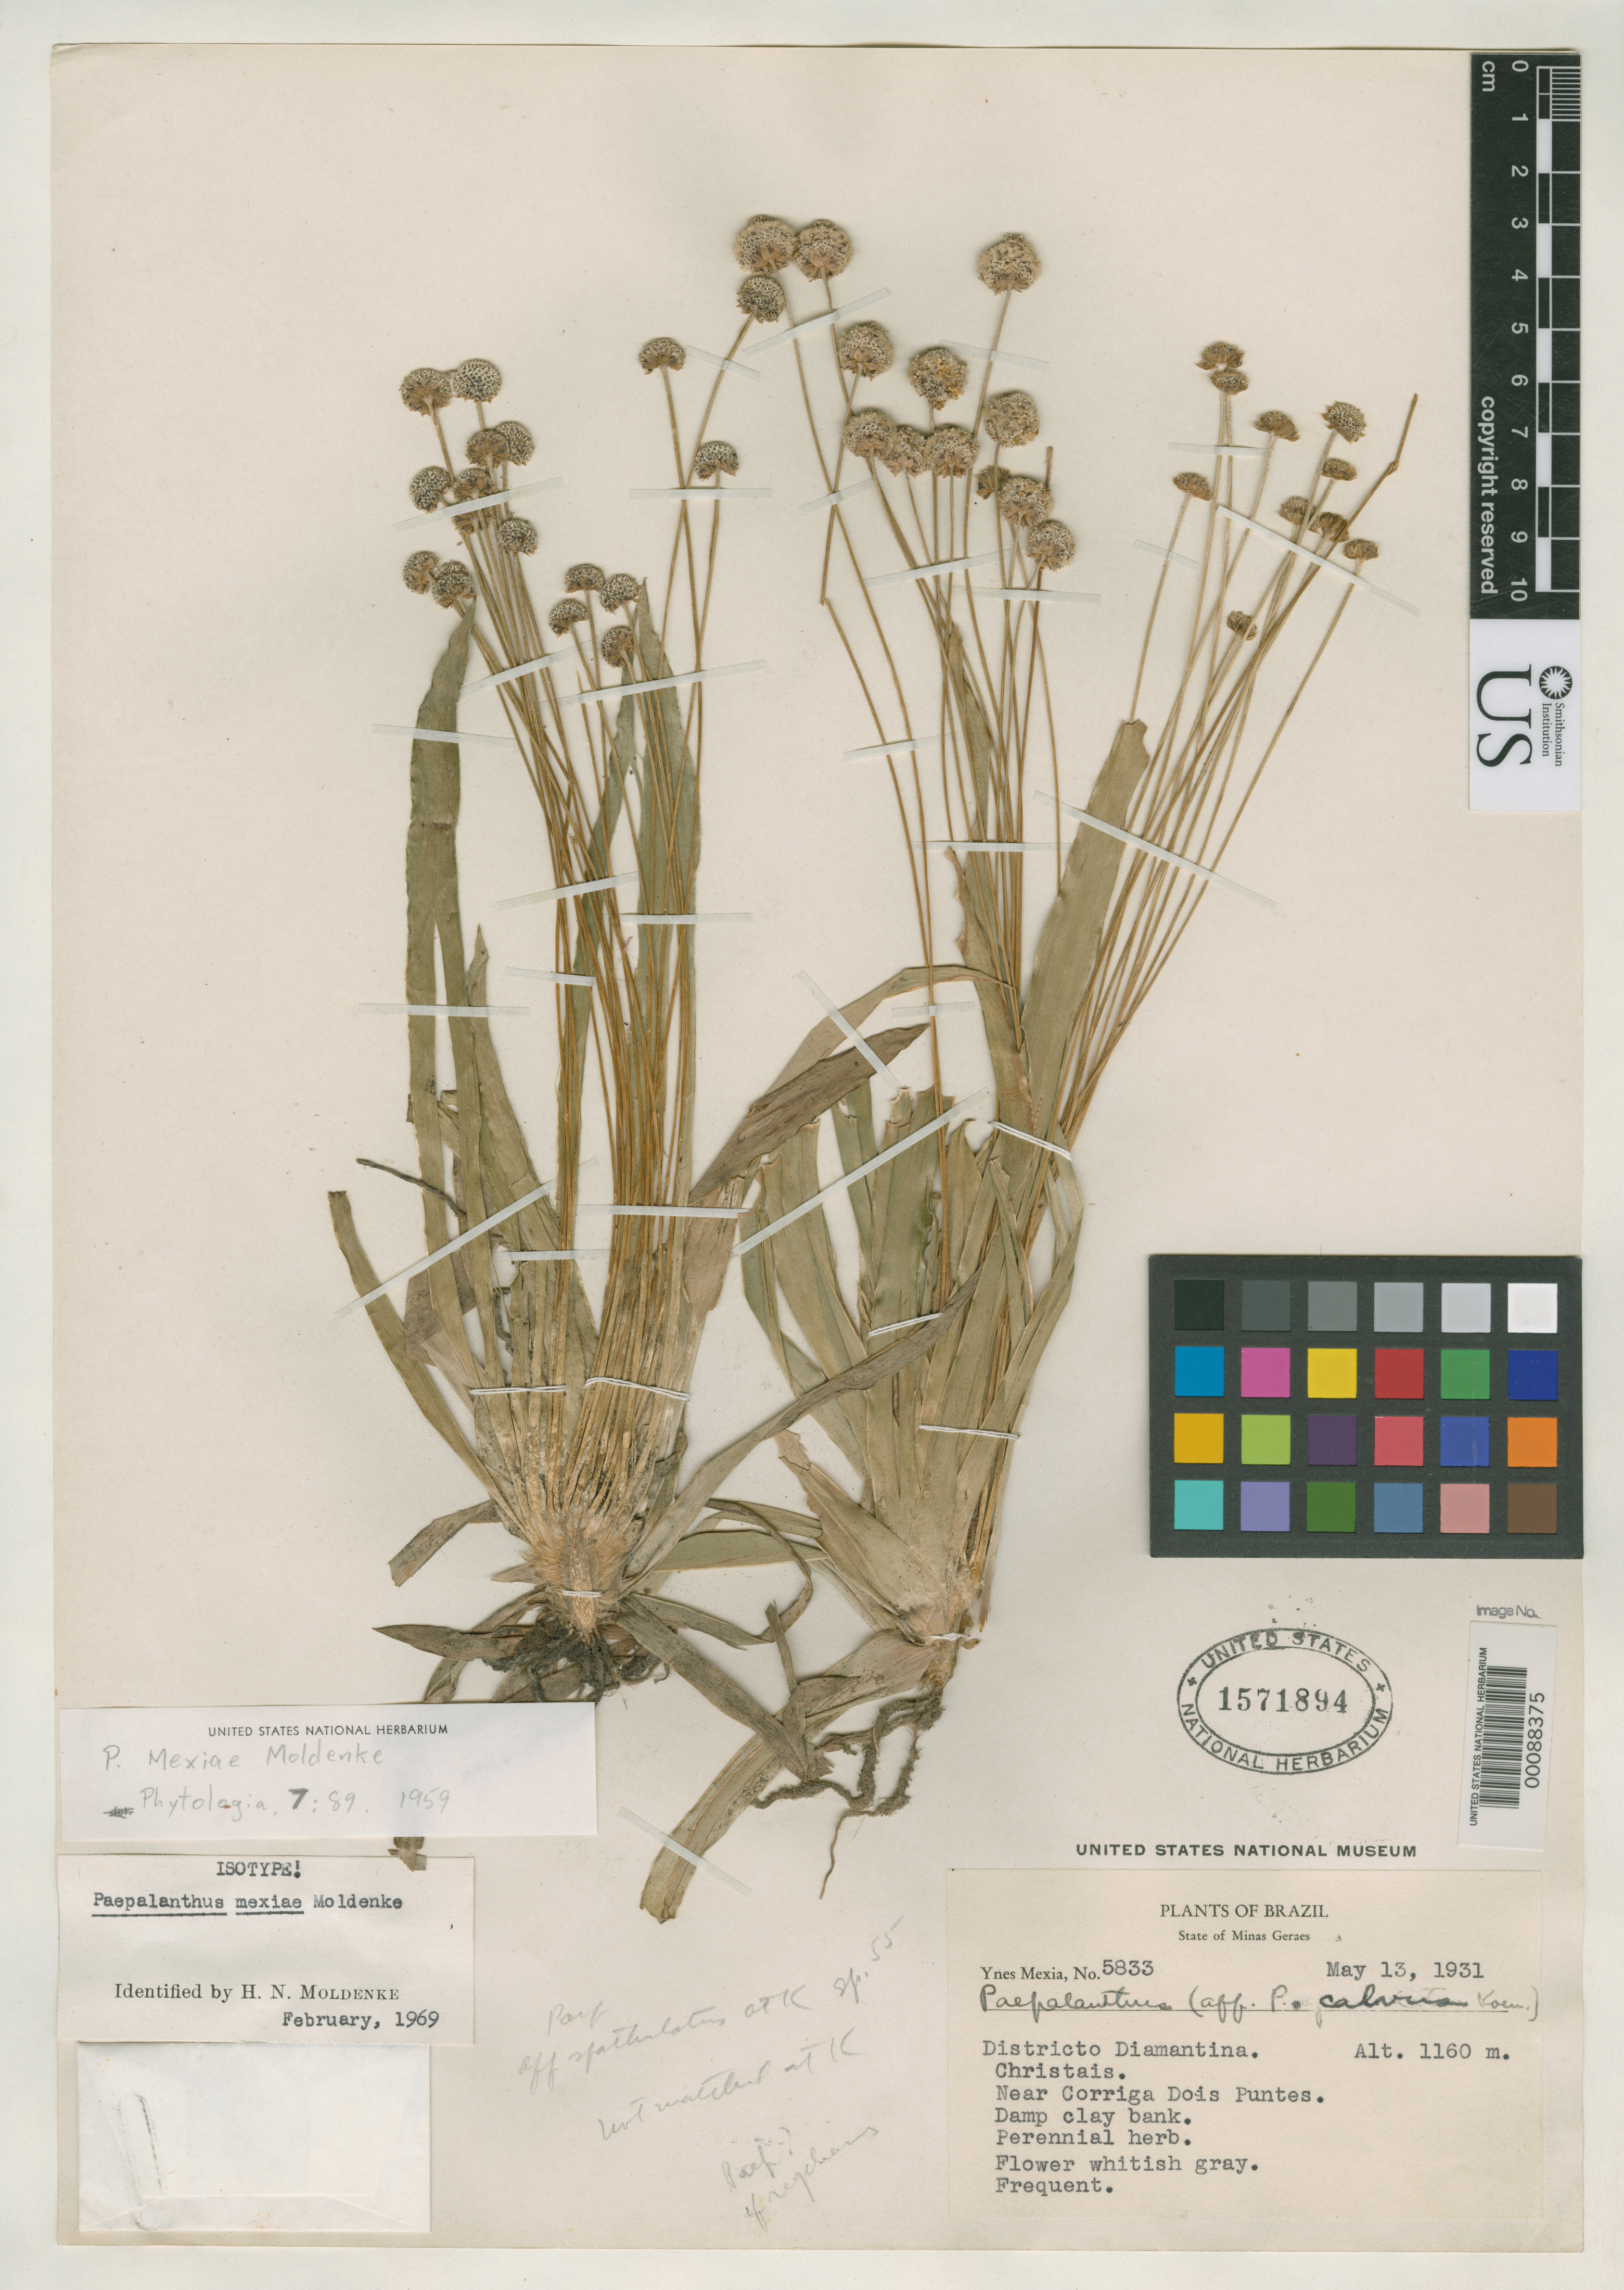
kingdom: Plantae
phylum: Tracheophyta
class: Liliopsida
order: Poales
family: Eriocaulaceae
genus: Paepalanthus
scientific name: Paepalanthus mexiae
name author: Moldenke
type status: Isotype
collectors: Y. Mexia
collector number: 5833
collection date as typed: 13 May 1931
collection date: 1931-05-13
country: Brazil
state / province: Minas Gerais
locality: Diamantina Sist., Christais.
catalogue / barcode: US 1571894